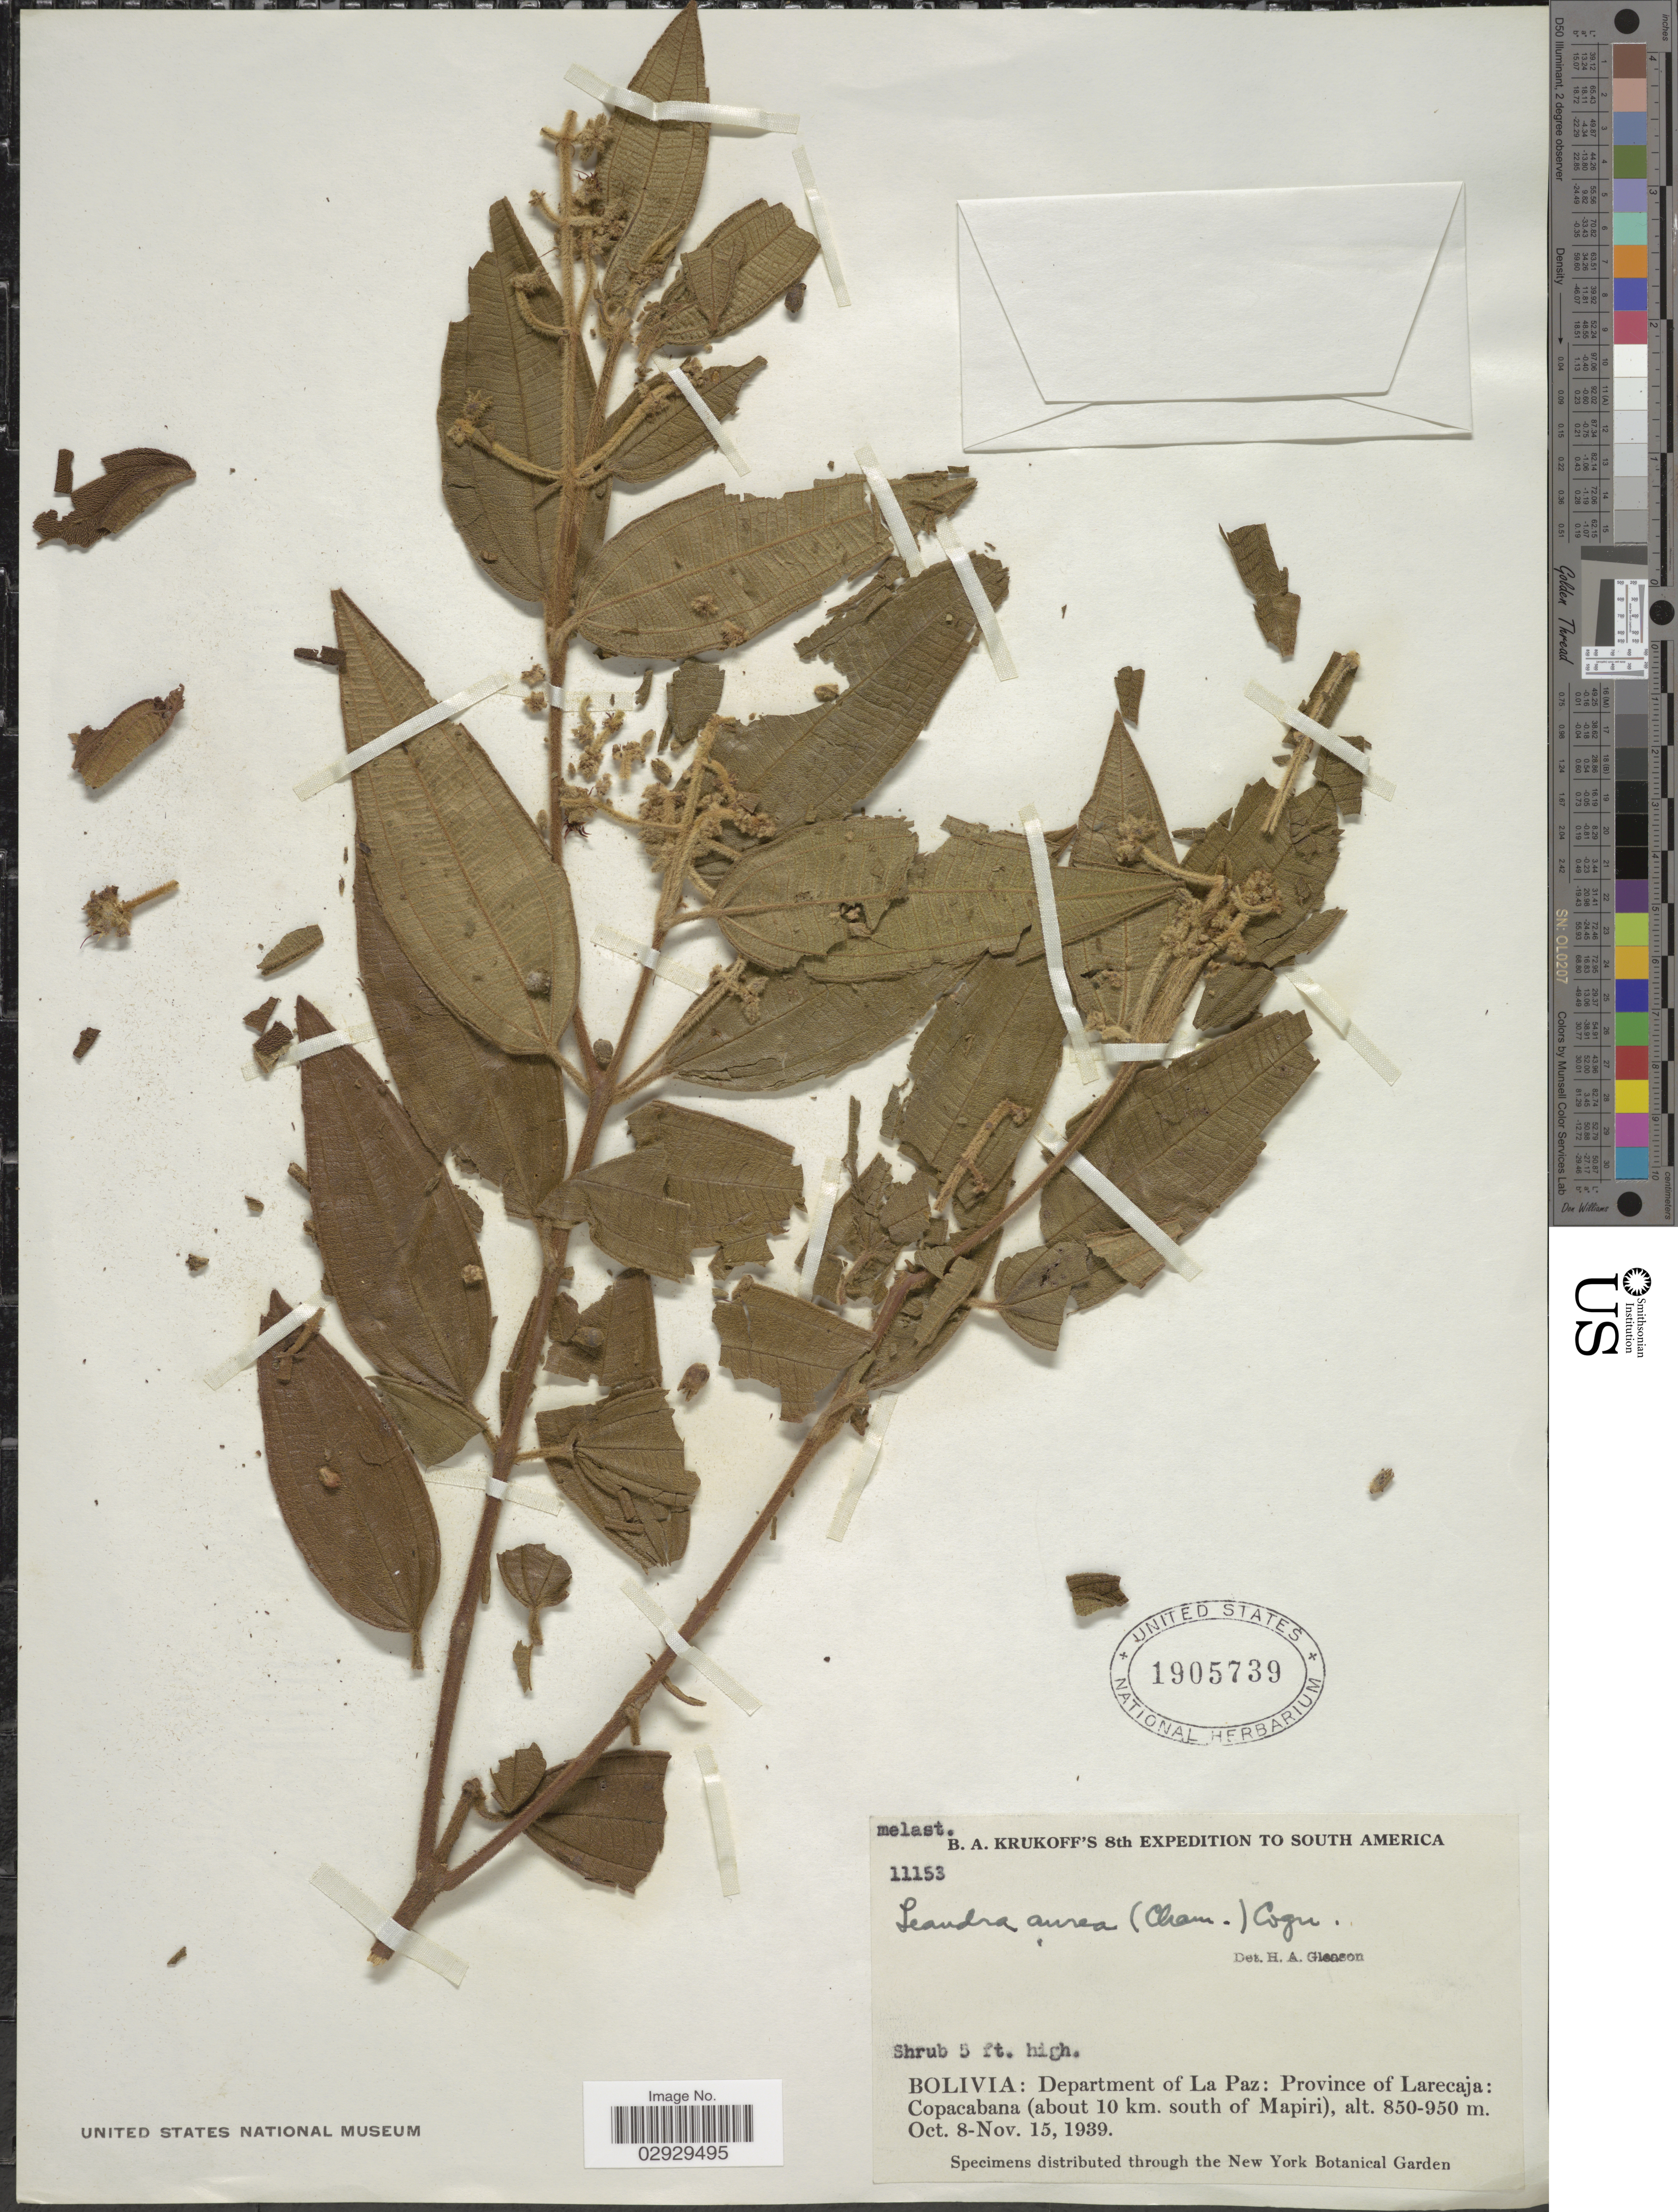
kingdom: Plantae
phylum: Tracheophyta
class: Magnoliopsida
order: Myrtales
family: Melastomataceae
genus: Leandra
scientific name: Leandra aurea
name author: (Cham.) Cogn.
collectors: B. A. Krukoff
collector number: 11153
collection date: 1939-10-08/1939-11-15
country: Bolivia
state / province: La Paz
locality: Department of La Paz: Province of Larecaja: Copacabana (about 10 km. south of Mapiri).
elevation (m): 850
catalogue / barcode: US 1905739